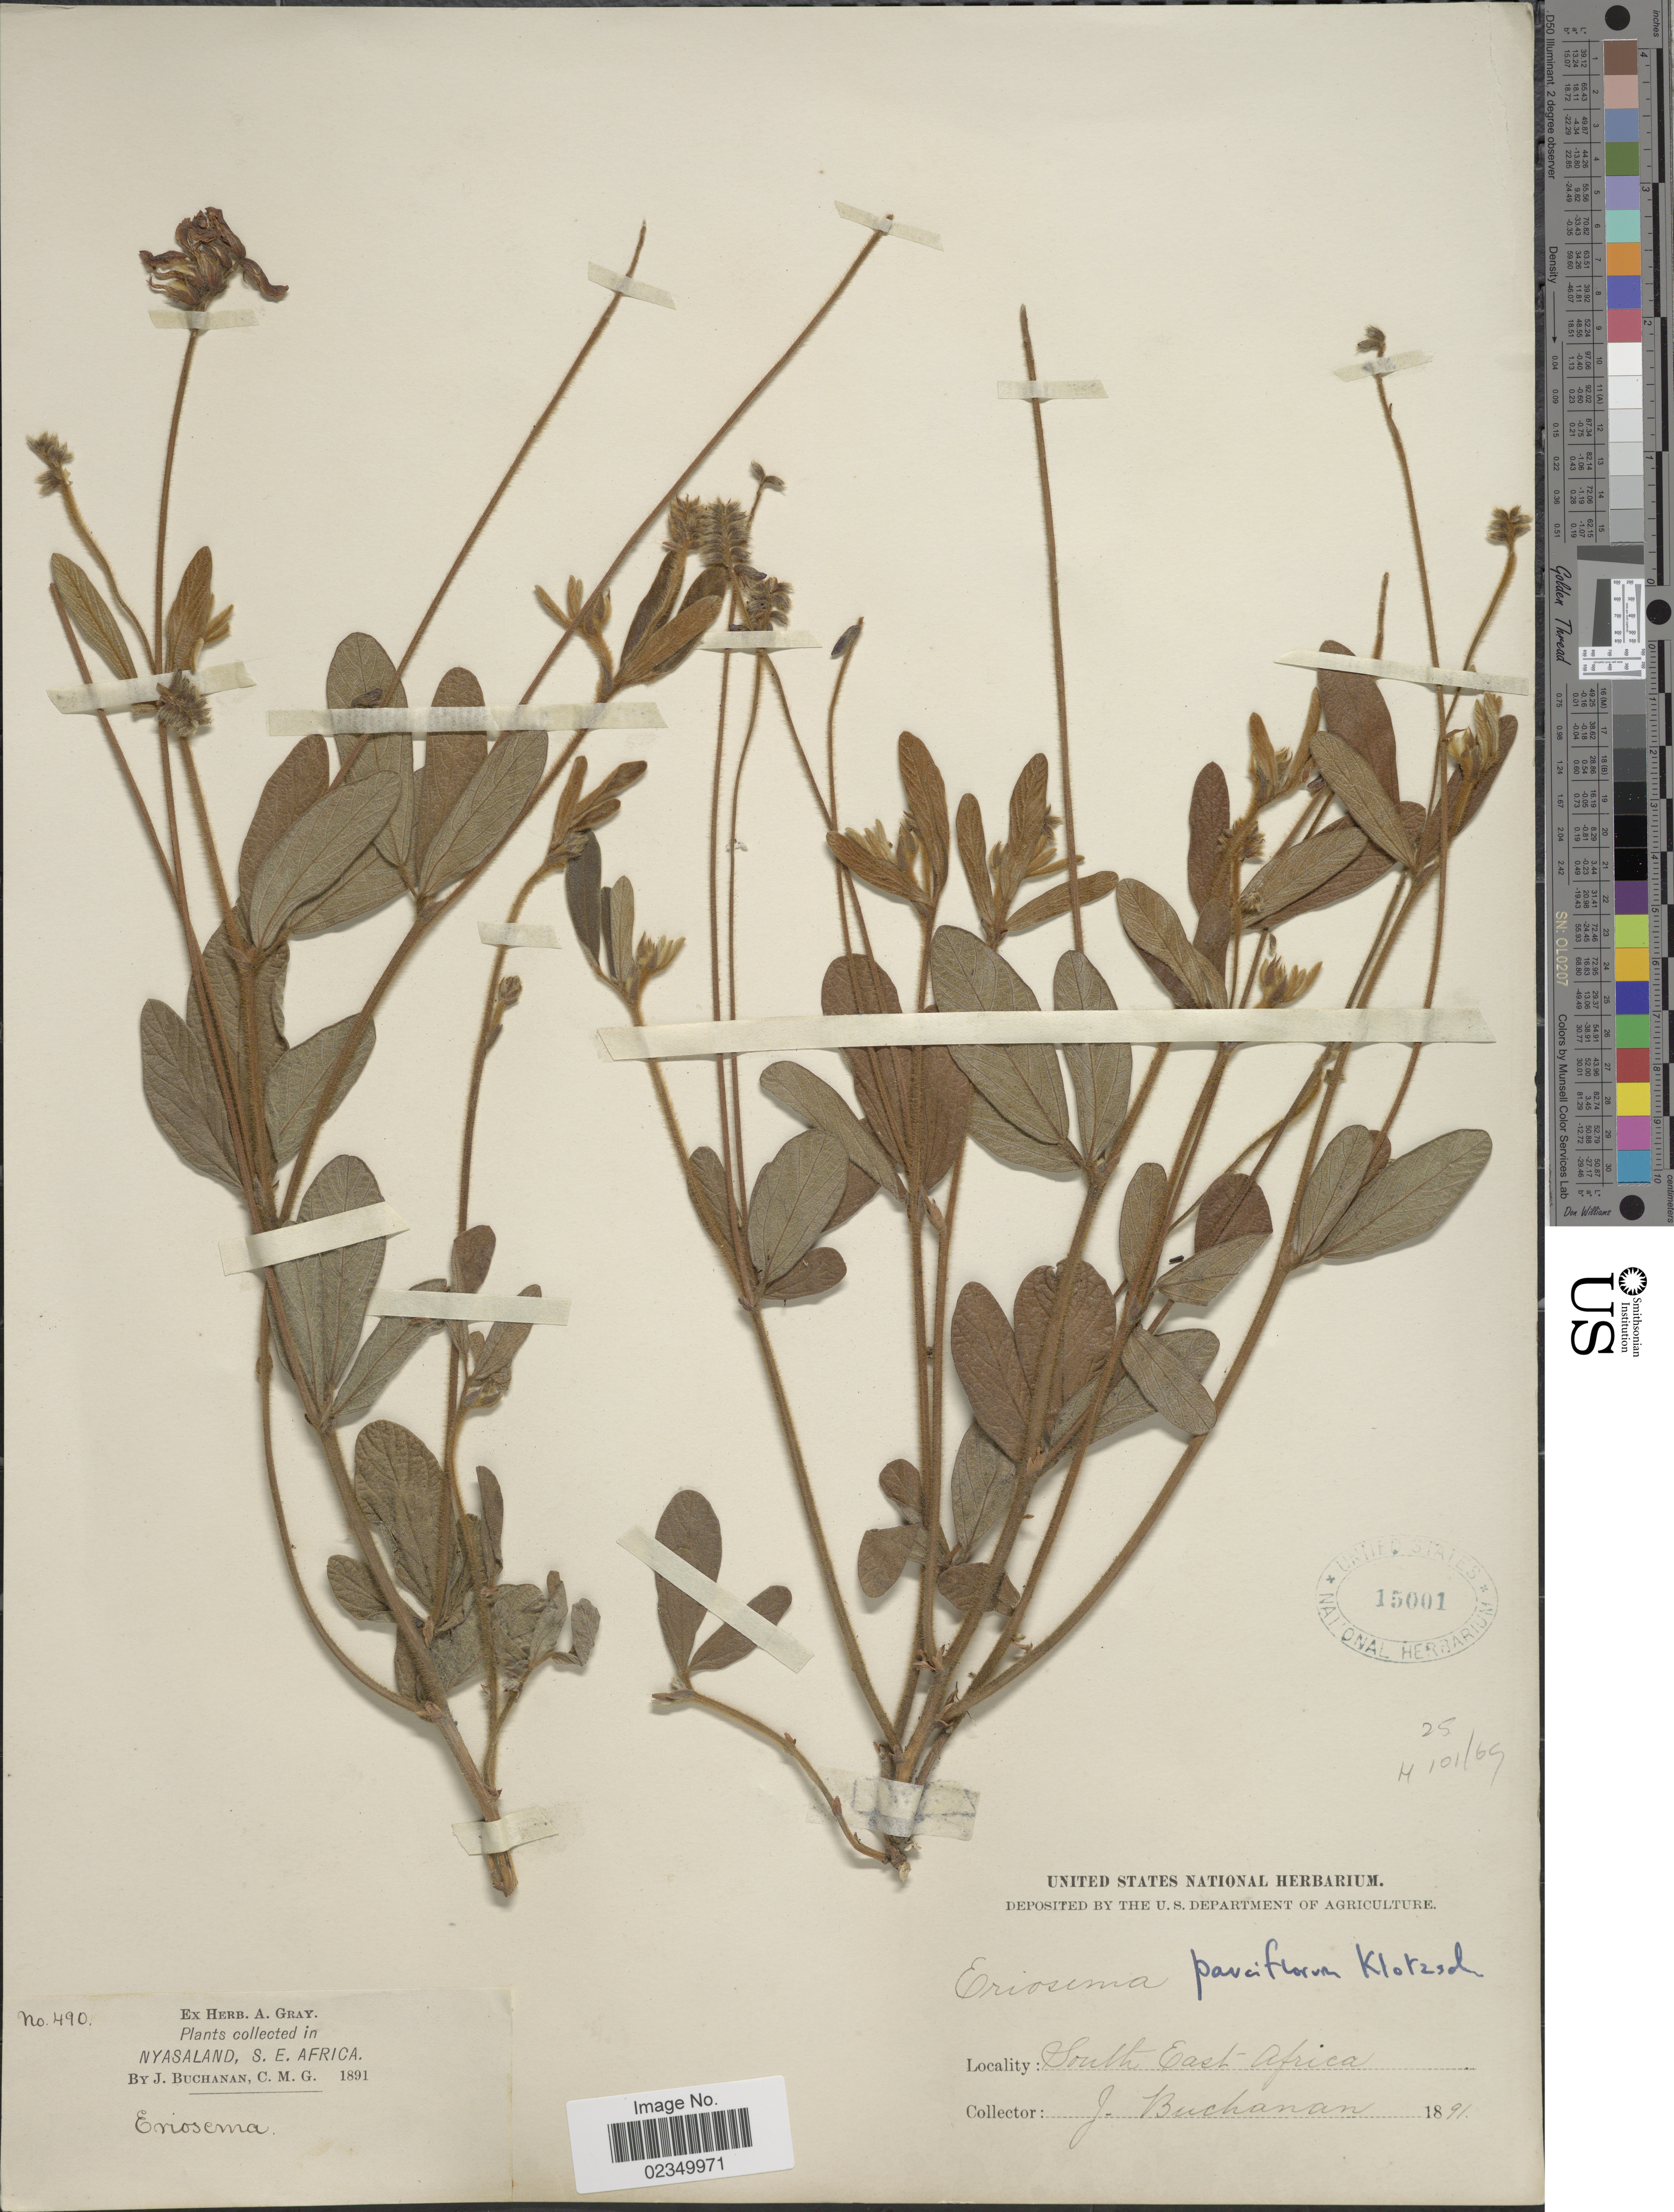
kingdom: Plantae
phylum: Tracheophyta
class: Magnoliopsida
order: Fabales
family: Fabaceae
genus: Eriosema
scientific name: Eriosema pauciflorum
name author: Klotzsch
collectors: J. Buchanan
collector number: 490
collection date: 1891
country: Malawi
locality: Nyasaland. S.E. Africa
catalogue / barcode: US 15001